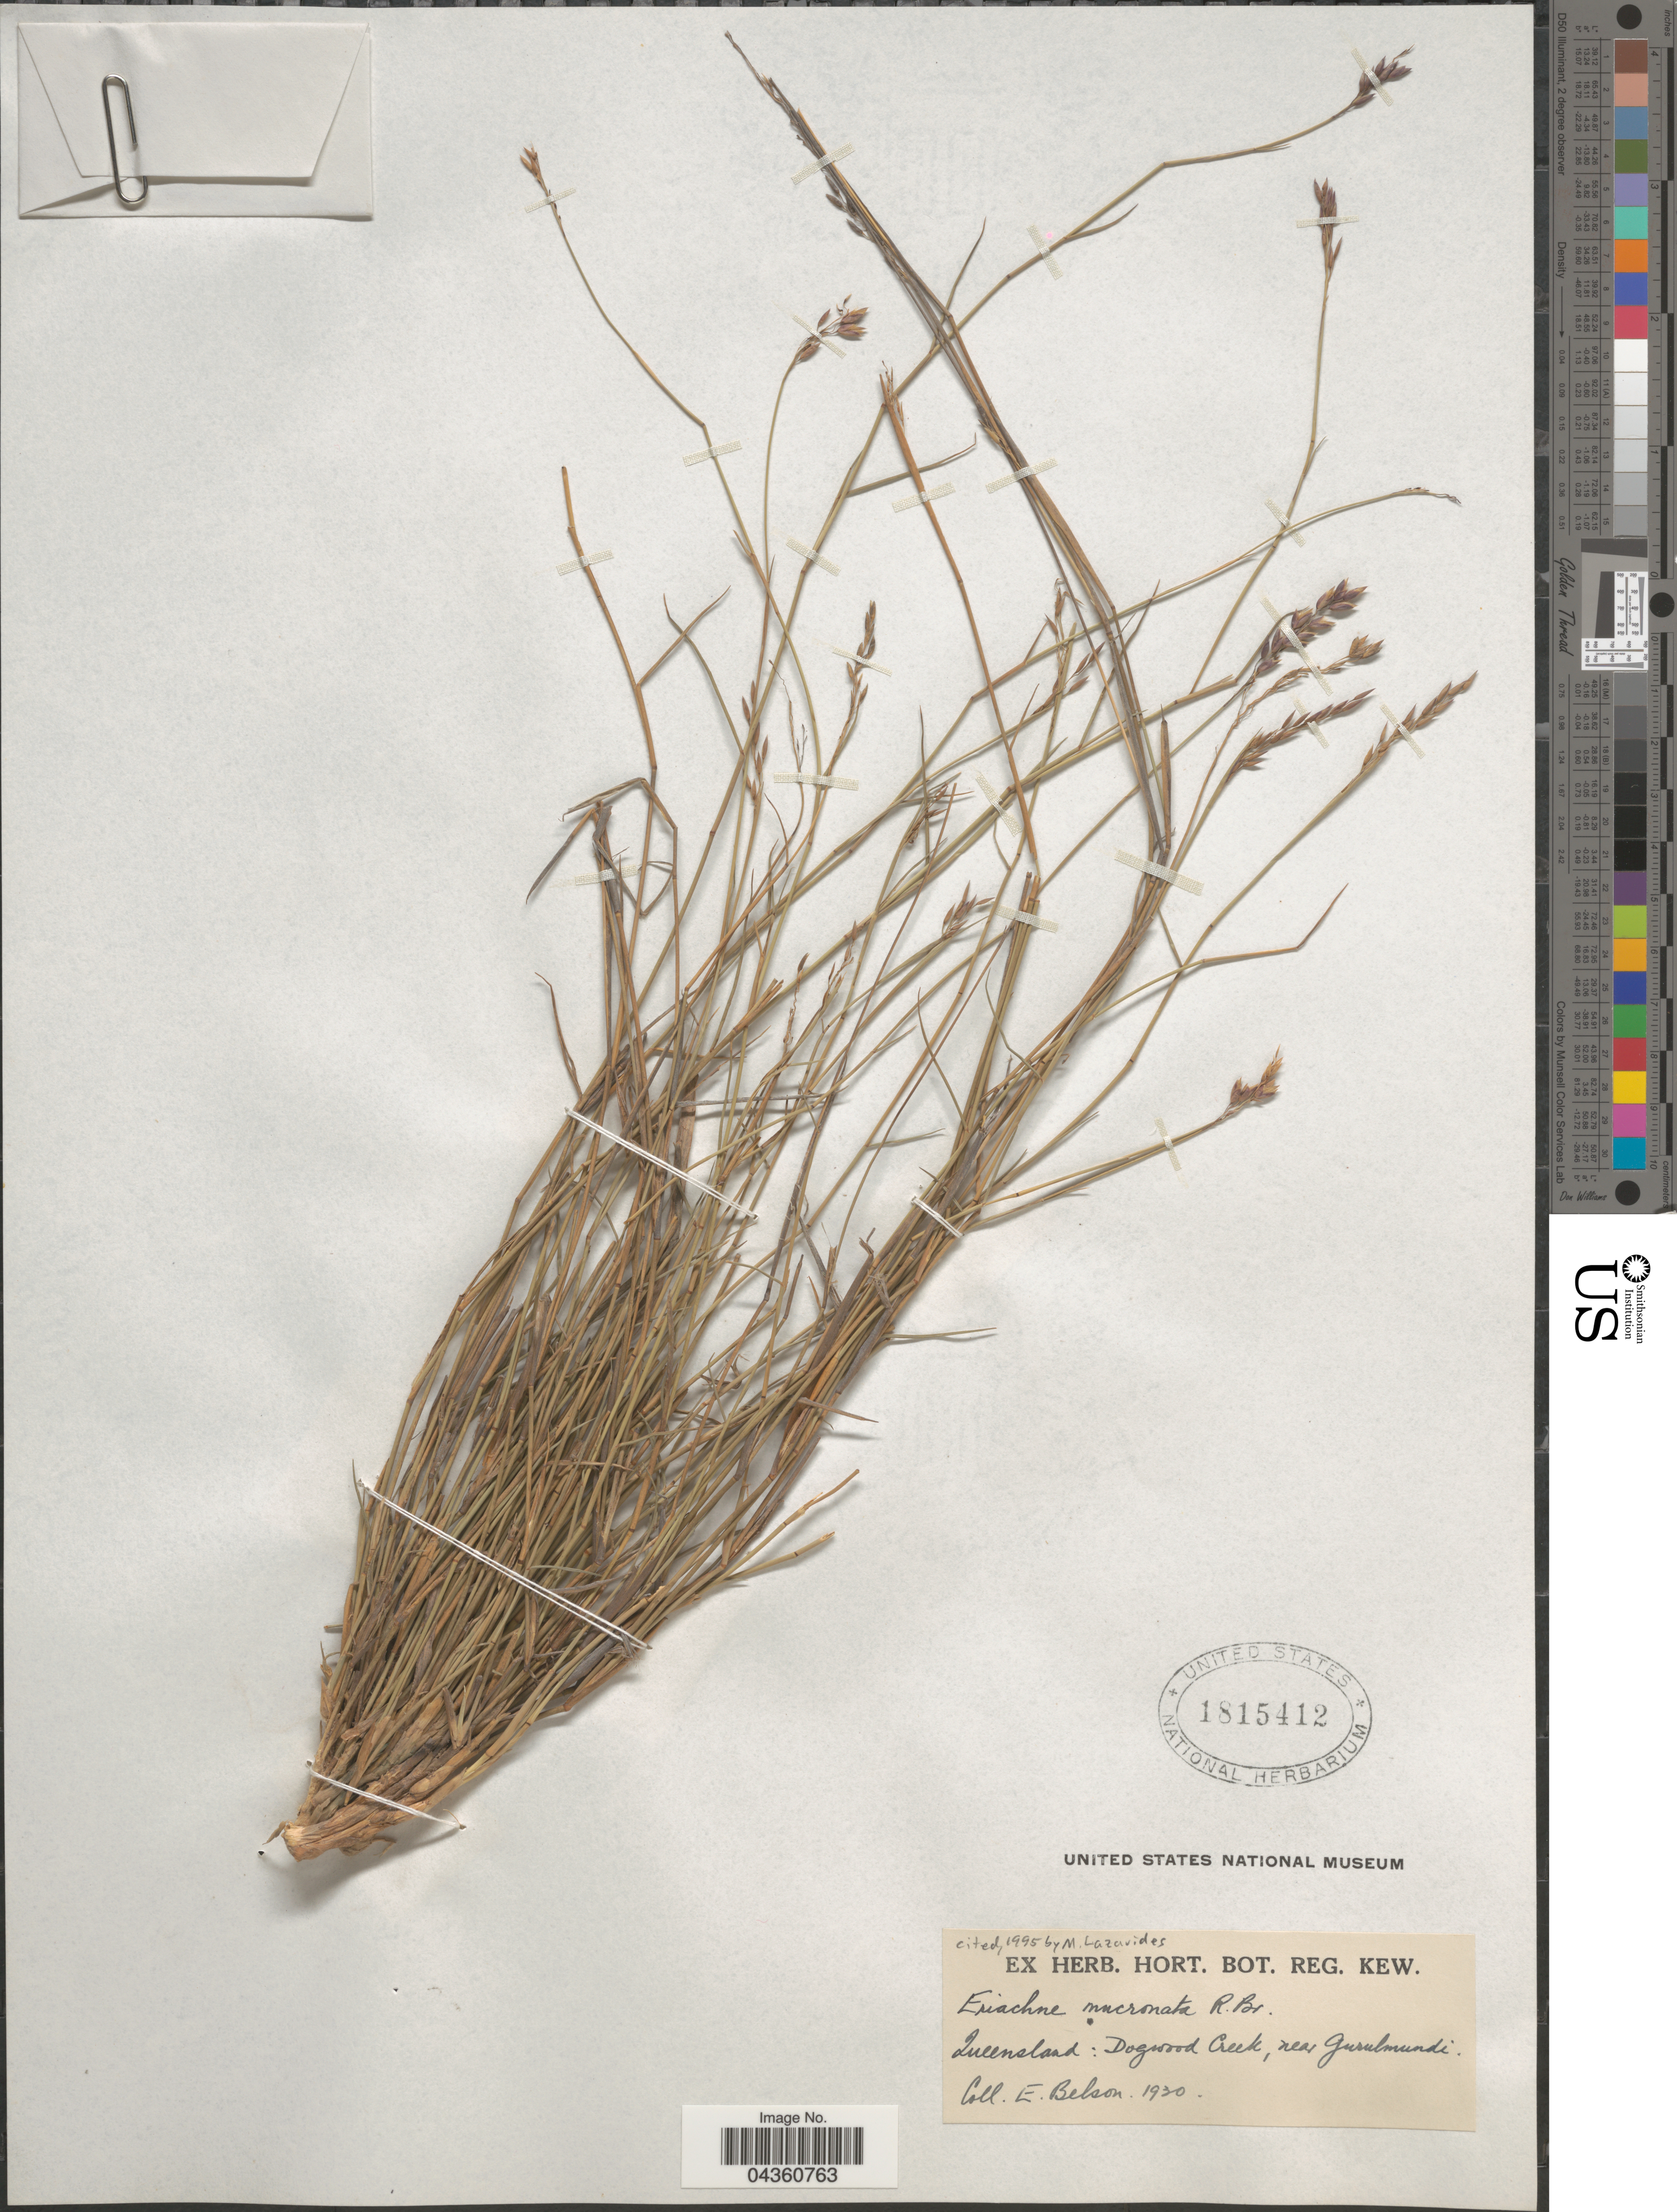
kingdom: Plantae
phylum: Tracheophyta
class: Liliopsida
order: Poales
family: Poaceae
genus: Eriachne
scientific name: Eriachne mucronata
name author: R. Br.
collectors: E. Belson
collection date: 1930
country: Australia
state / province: Queensland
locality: Dogwood Creek, near Gusulmundi.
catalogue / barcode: US 1815412